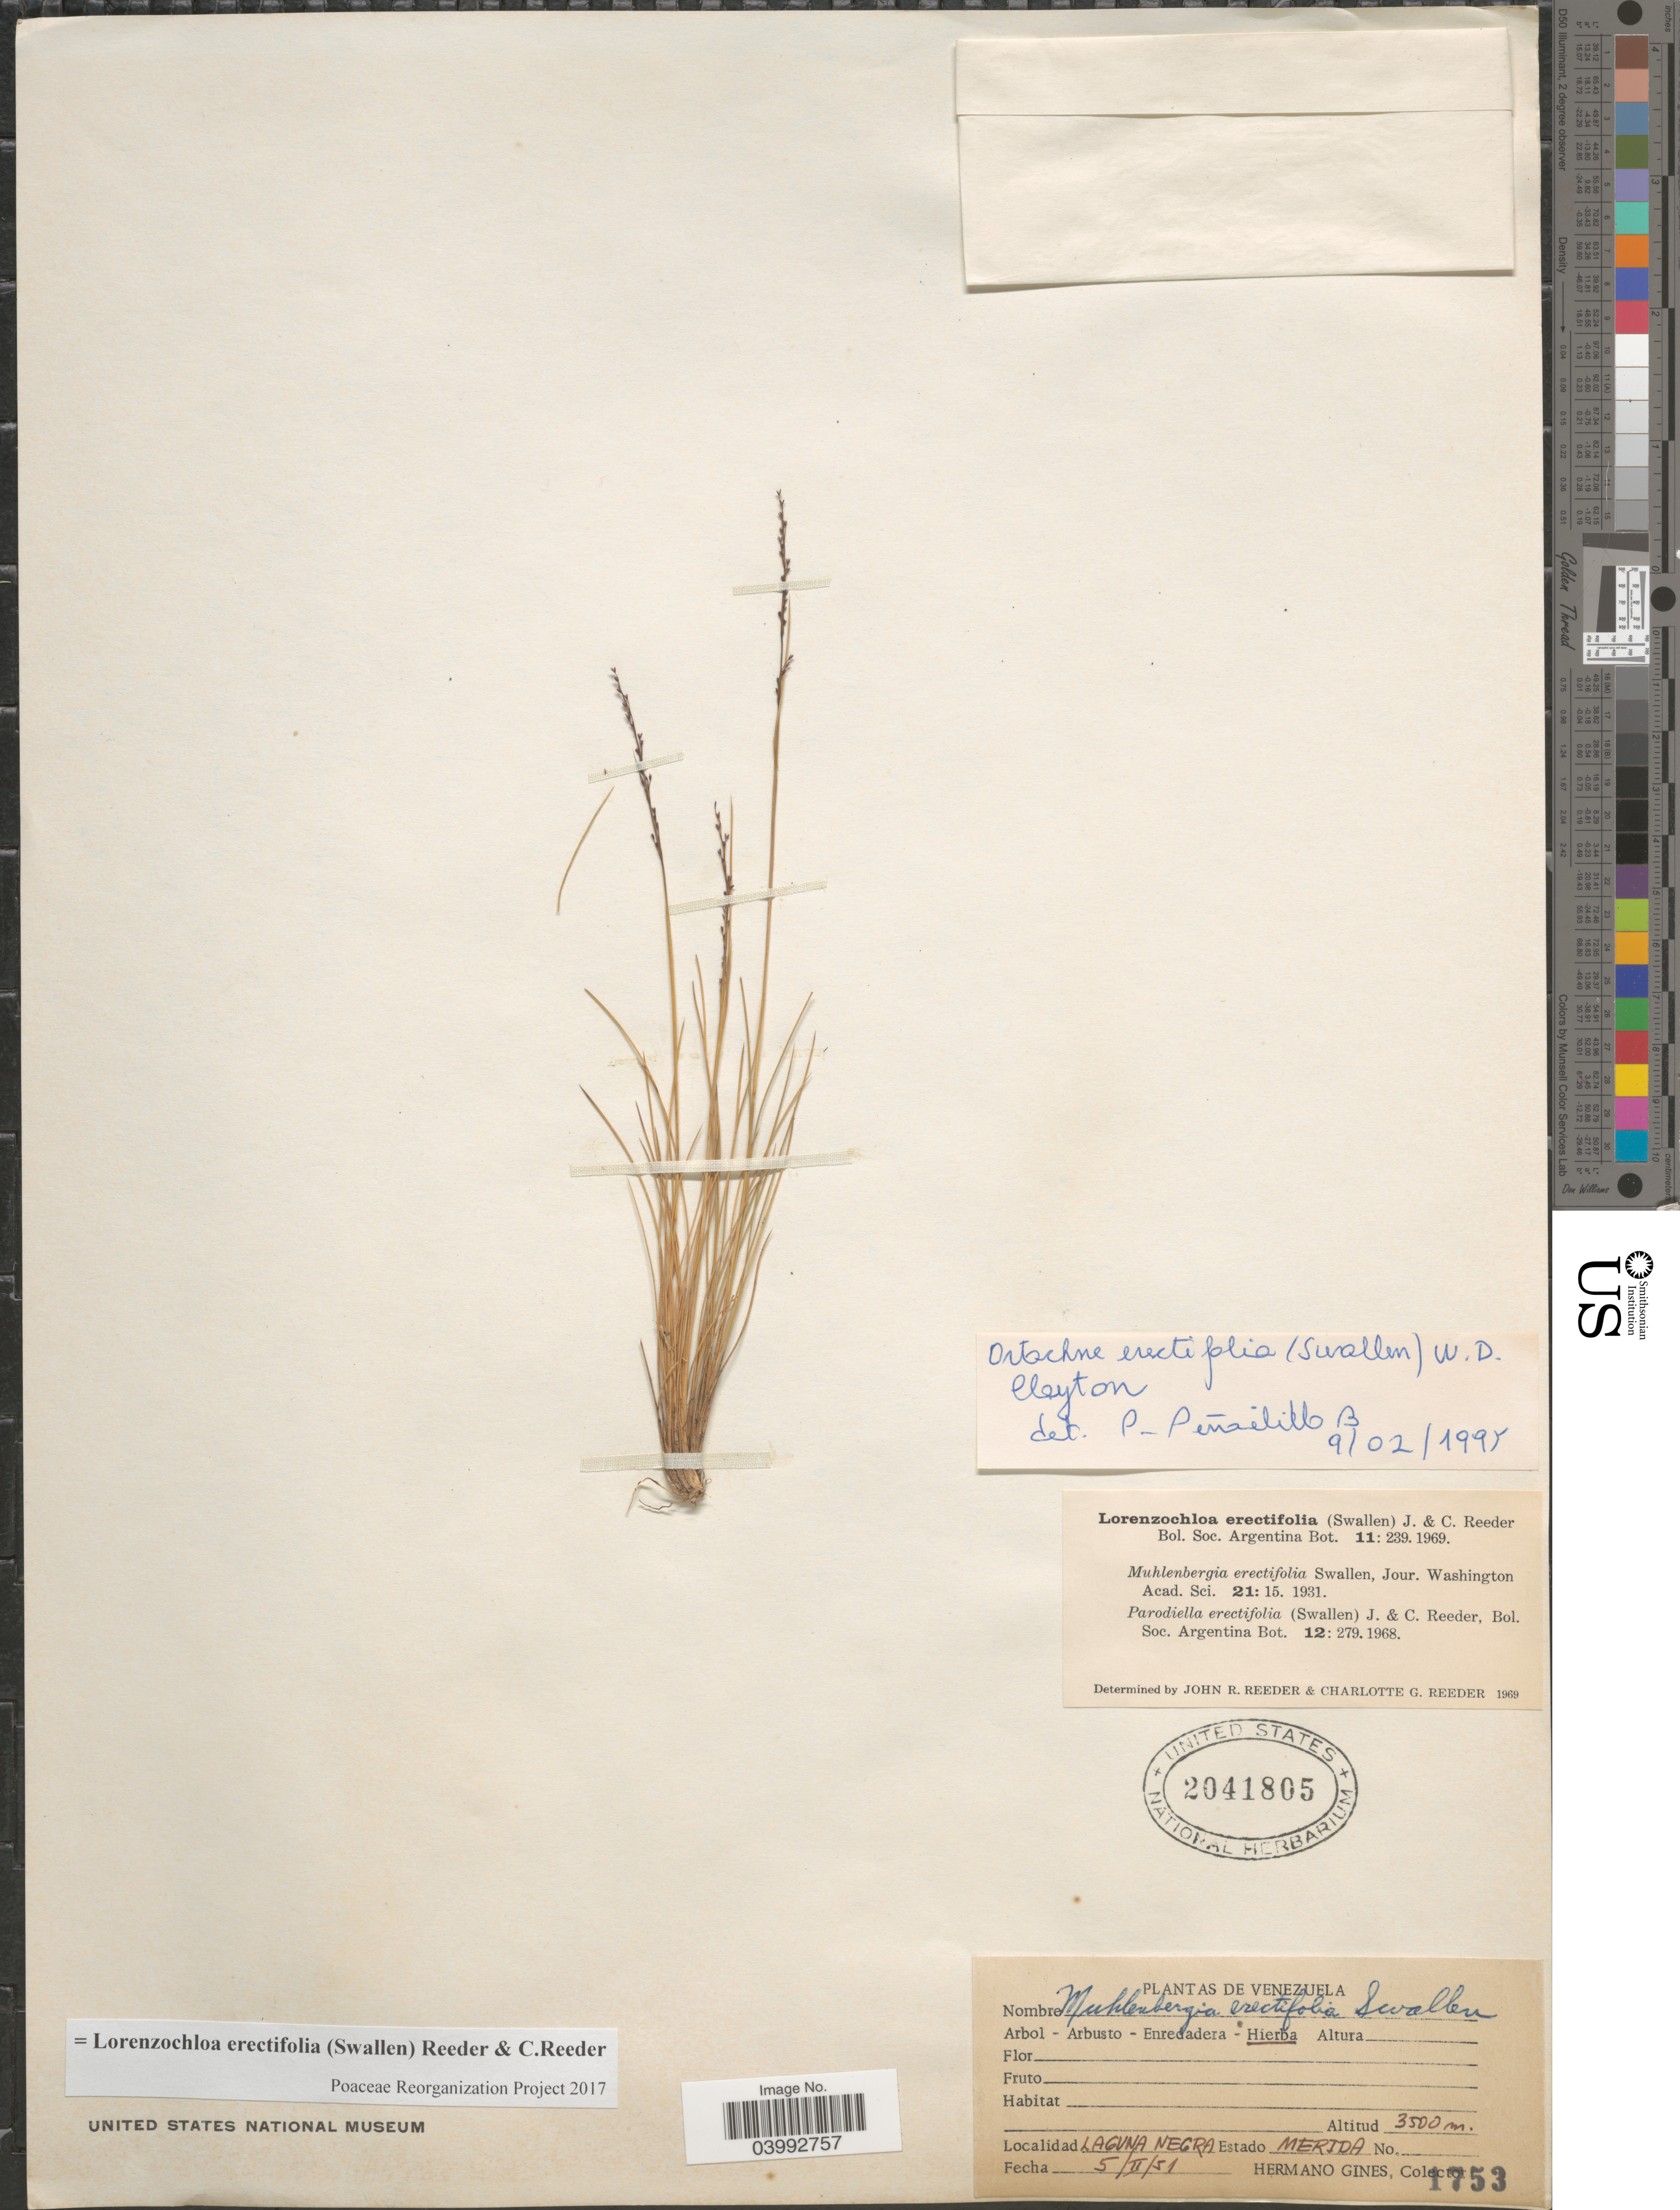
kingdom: Plantae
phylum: Tracheophyta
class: Liliopsida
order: Poales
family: Poaceae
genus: Lorenzochloa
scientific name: Lorenzochloa erectifolia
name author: (Swallen) Reeder & C. Reeder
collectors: Bro. Gines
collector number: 1753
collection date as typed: Transcribed d/m/y: 5/2/51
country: Venezuela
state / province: Merida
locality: Laguna Negra.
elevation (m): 3500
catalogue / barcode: US 2041805